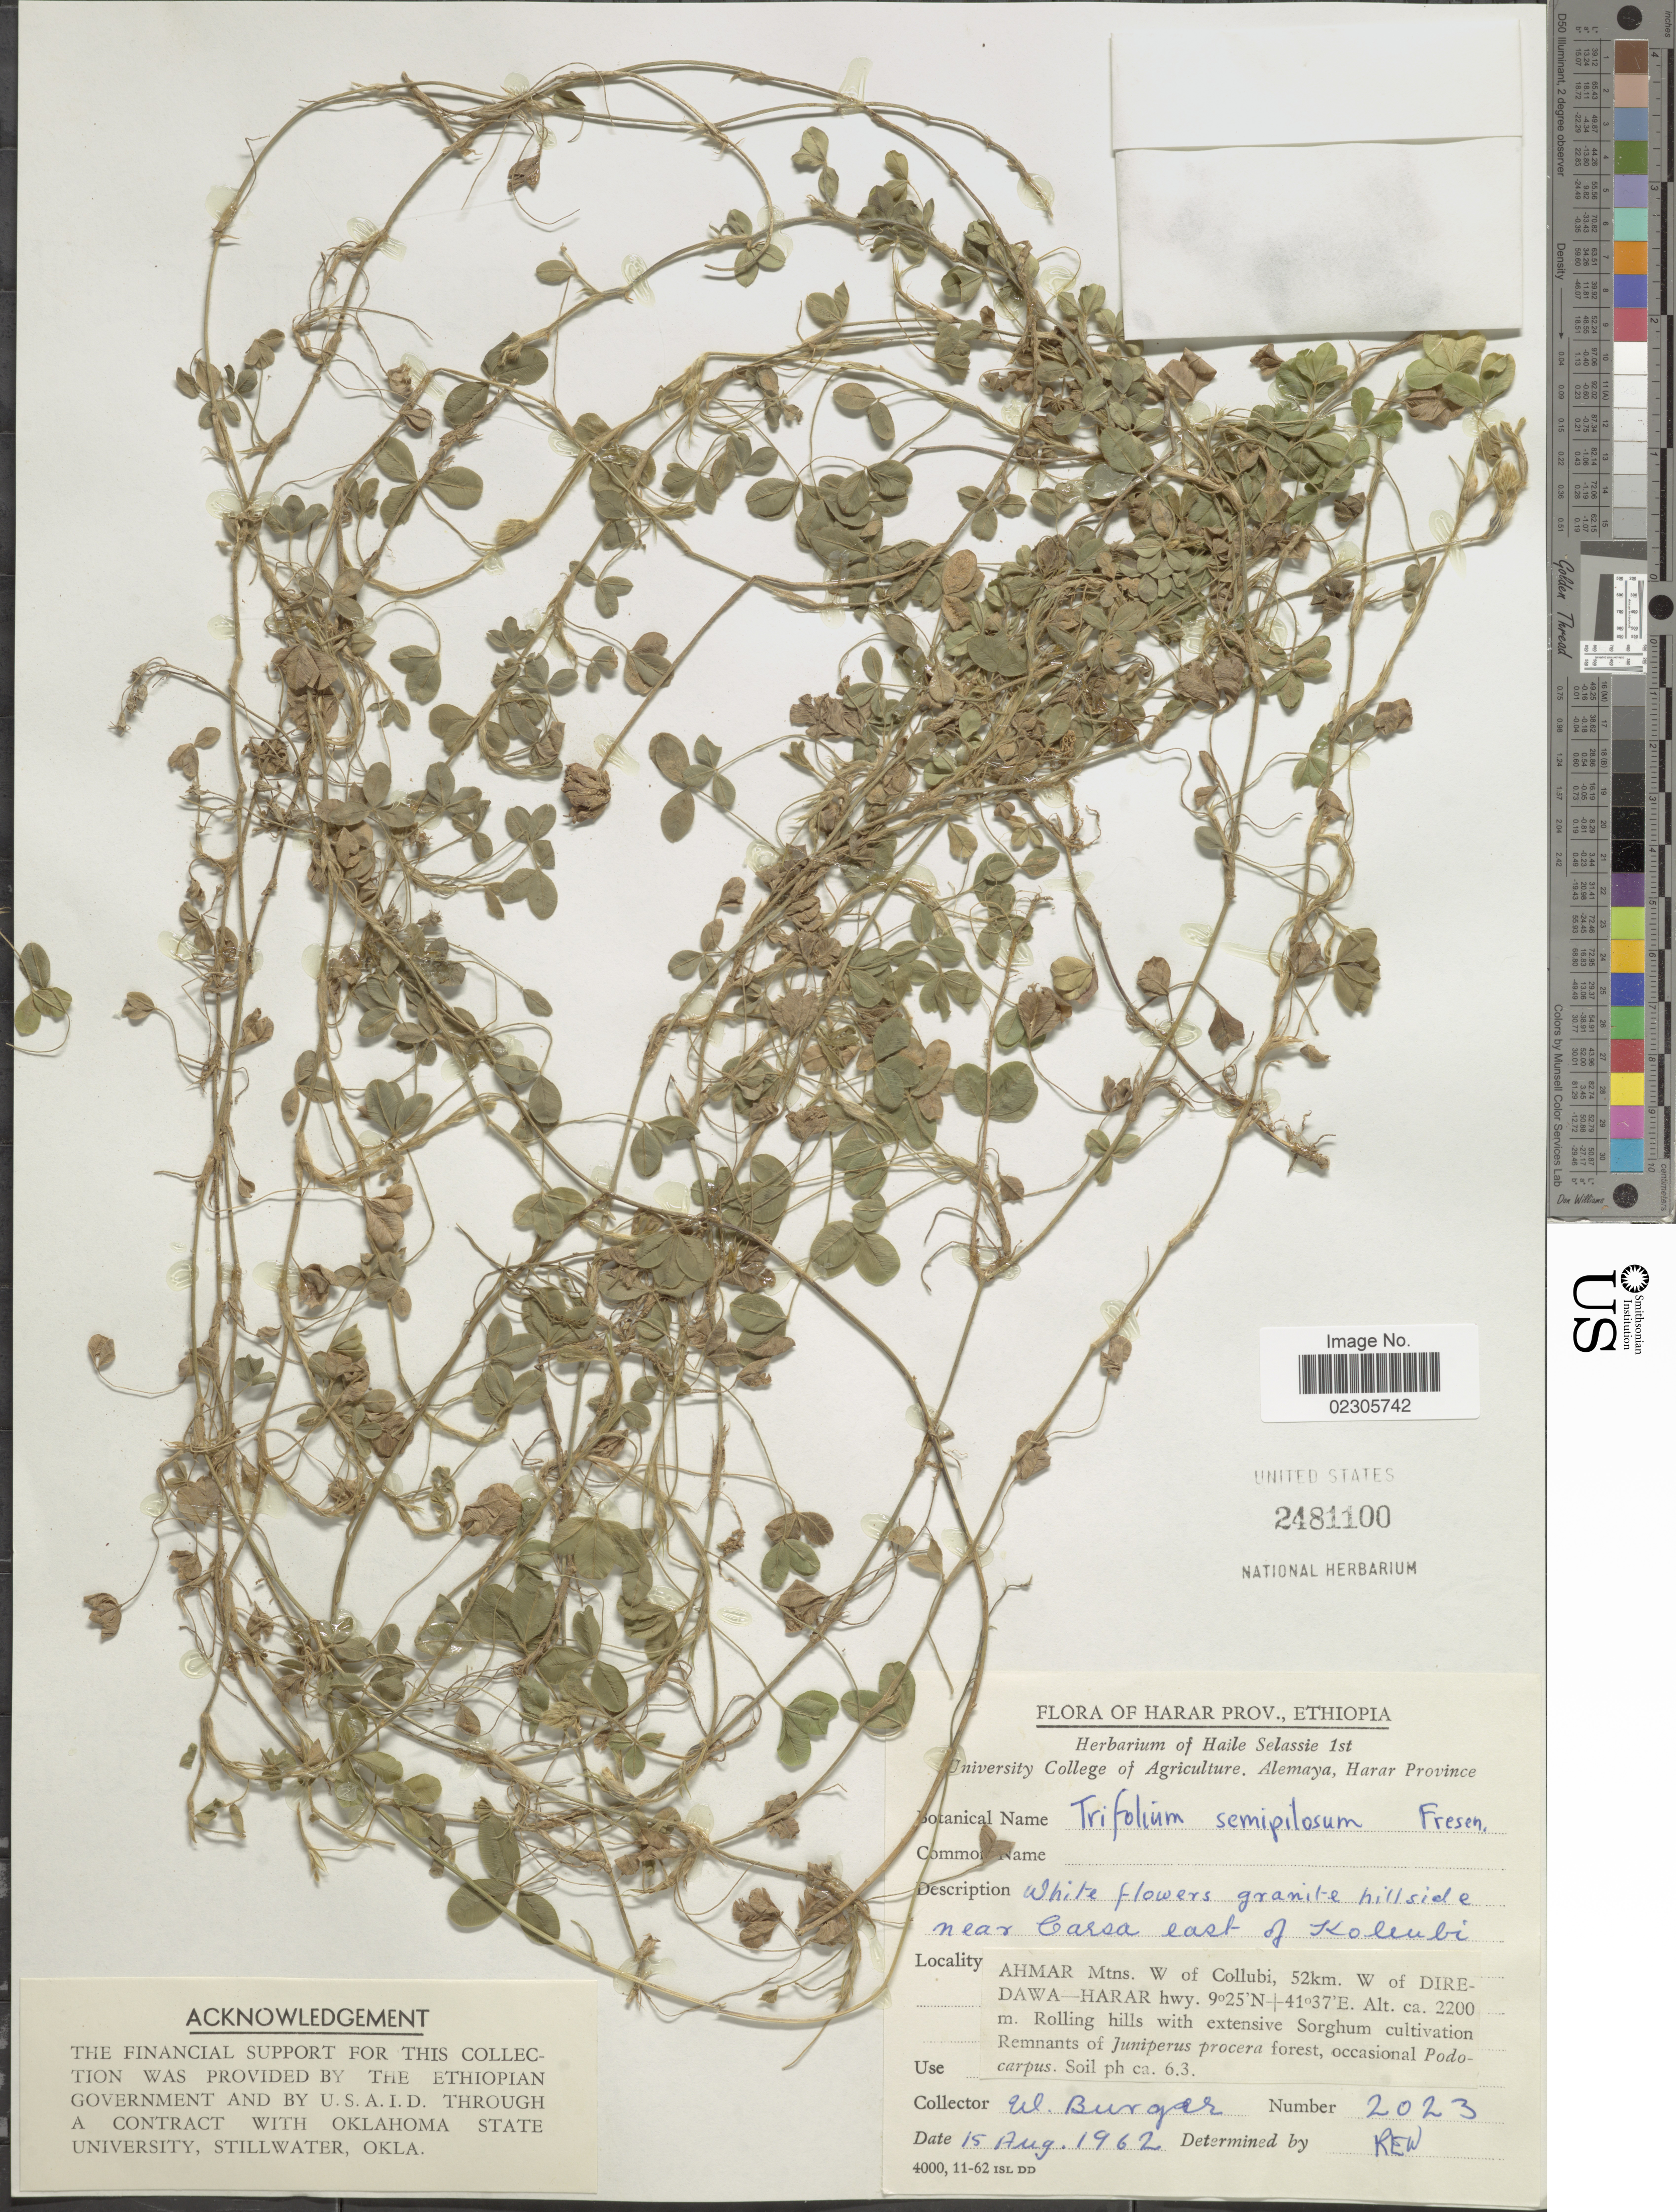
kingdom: Plantae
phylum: Tracheophyta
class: Magnoliopsida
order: Fabales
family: Fabaceae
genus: Trifolium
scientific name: Trifolium semipilosum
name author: Fresen.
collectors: W. Burger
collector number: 2023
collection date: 1962-08-15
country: Ethiopia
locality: Harar Prov., Ahmar Mtns. W of Collubi, 52 km. W of Diredawa-Harar hwy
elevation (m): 2200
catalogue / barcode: US 2481100